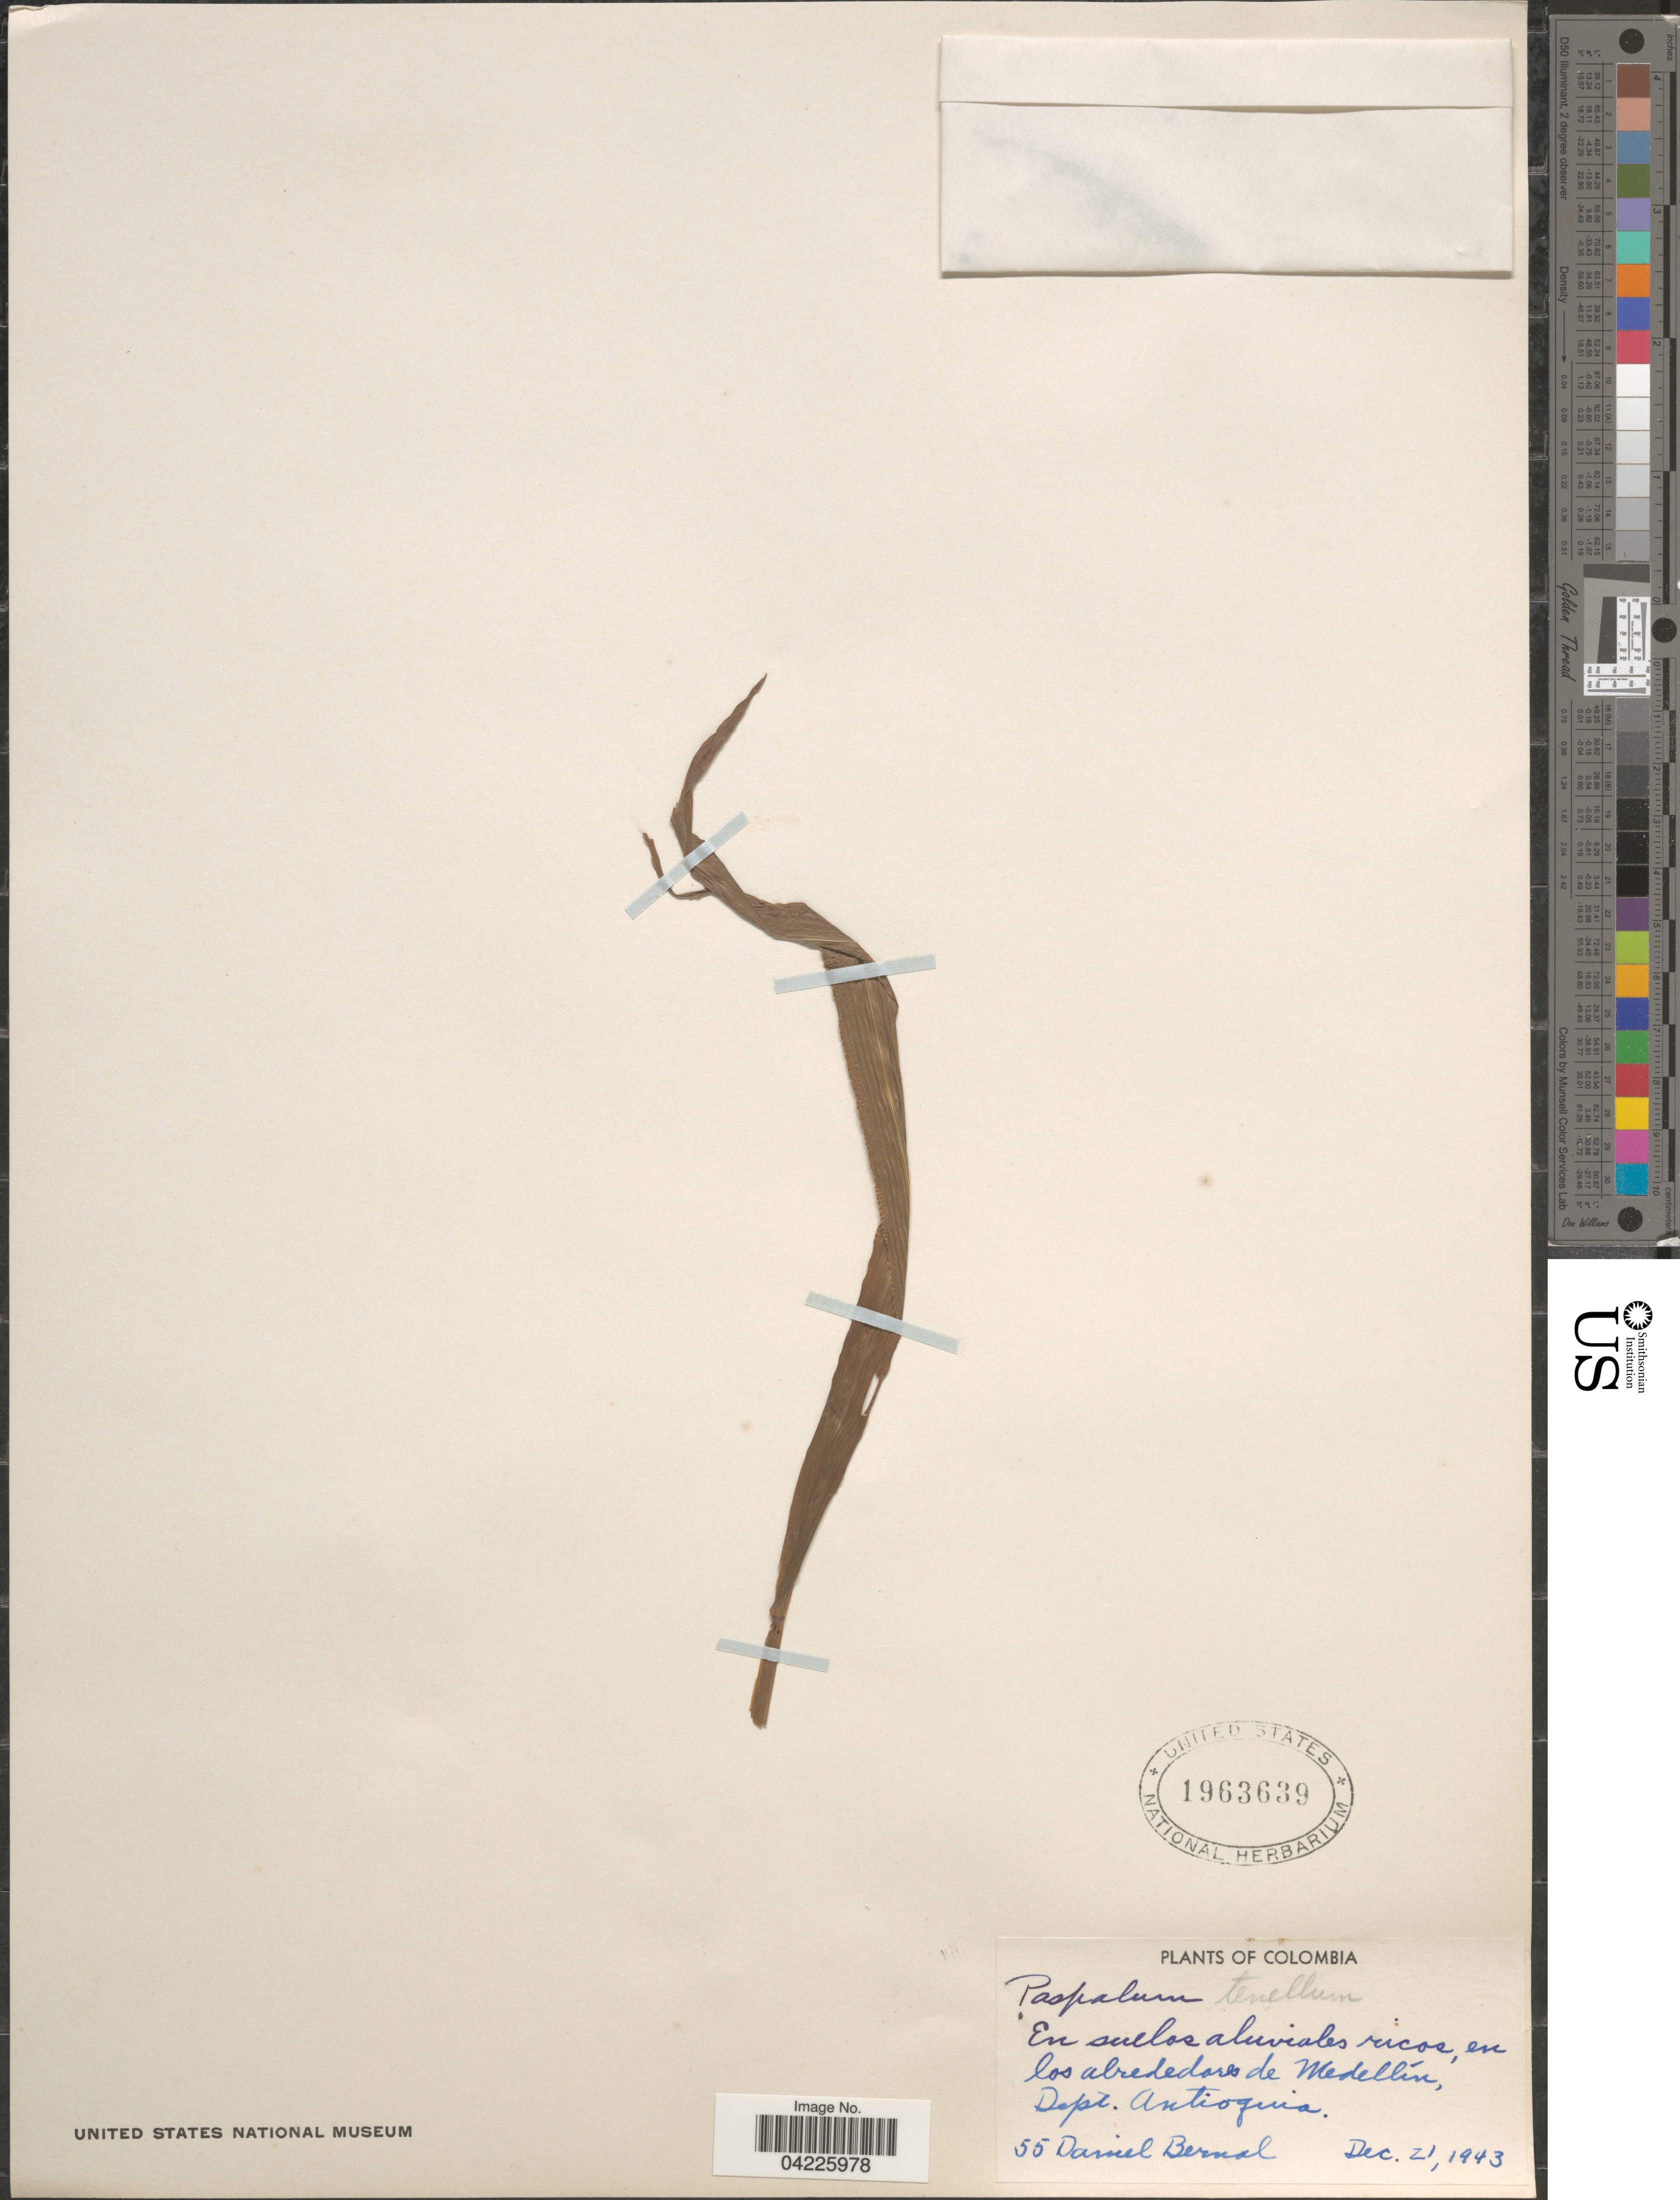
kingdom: Plantae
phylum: Tracheophyta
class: Liliopsida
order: Poales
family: Poaceae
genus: Paspalum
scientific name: Paspalum tenellum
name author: Willd.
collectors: D. Bernal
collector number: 55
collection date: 1943-12-21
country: Colombia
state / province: Antioquia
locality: En suelos aluviales ricos, en los alrededores de Medellín, Dept. Antioquia.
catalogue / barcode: US 1963639